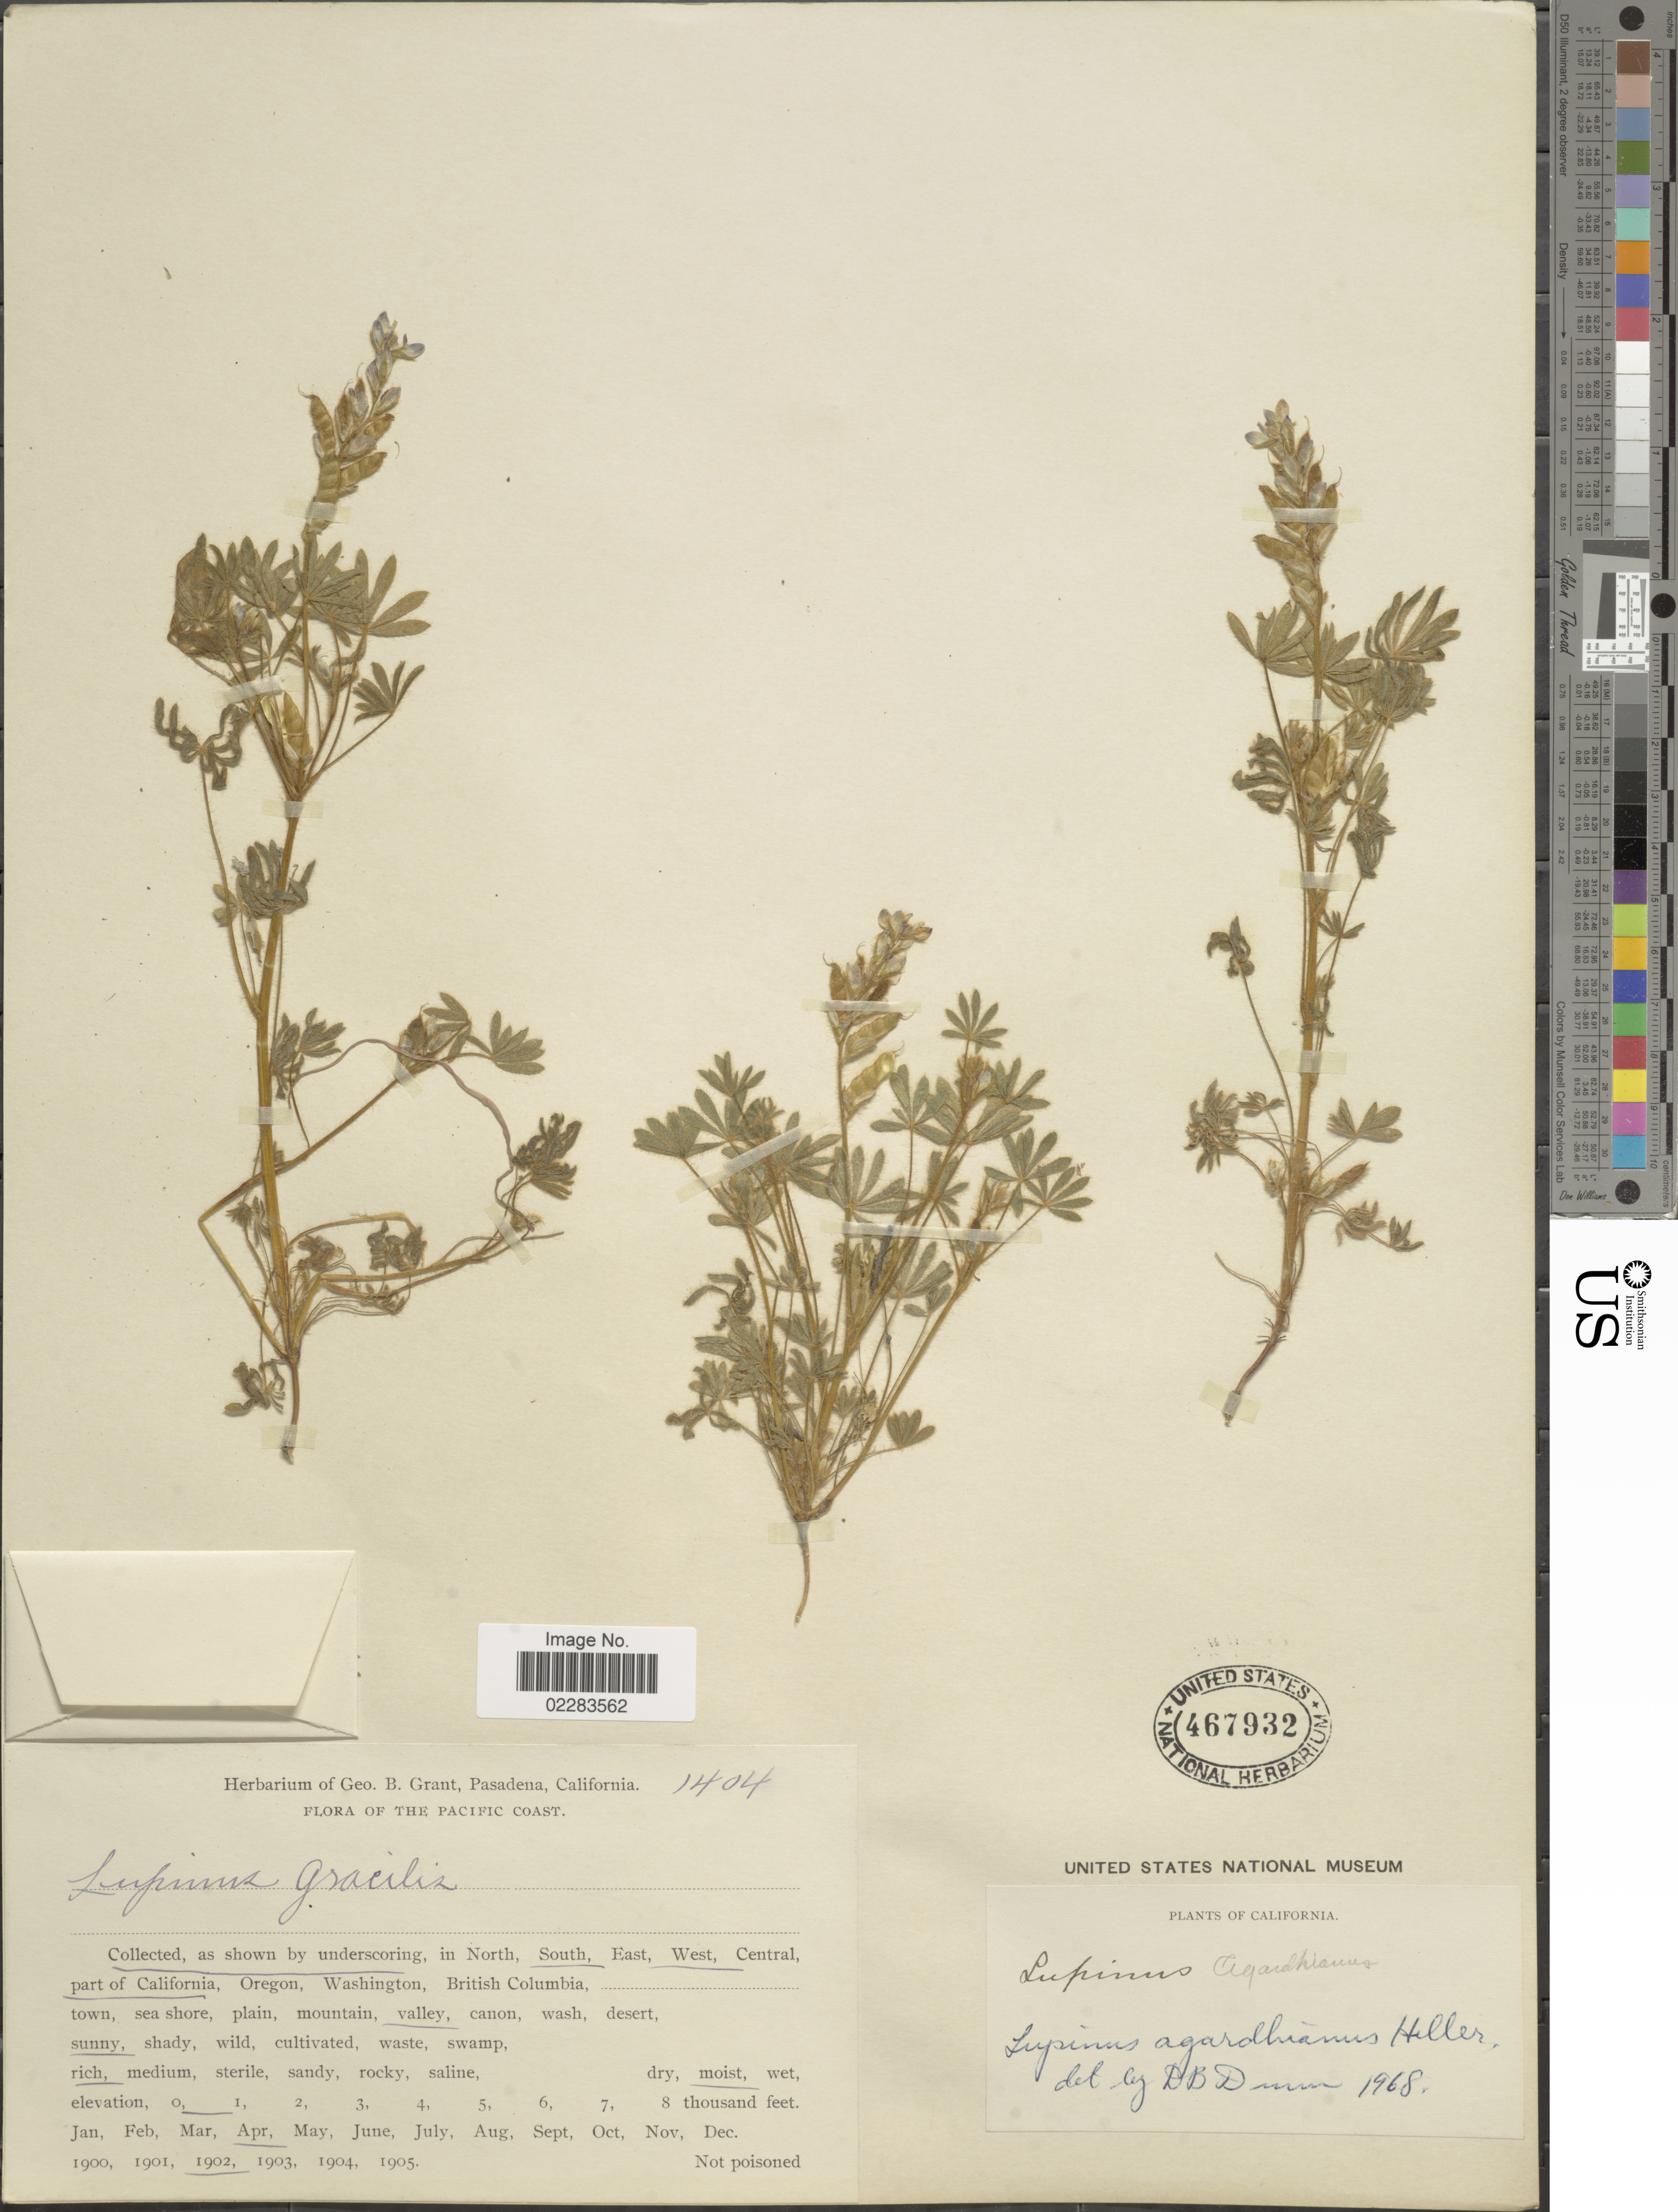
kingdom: Plantae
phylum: Tracheophyta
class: Magnoliopsida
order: Fabales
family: Fabaceae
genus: Lupinus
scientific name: Lupinus agardhianus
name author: A. Heller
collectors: ex herb. Geo. B. Grant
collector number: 1404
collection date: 1902-04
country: United States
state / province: California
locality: South, west of California, Valley.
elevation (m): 305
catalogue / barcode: US 467932